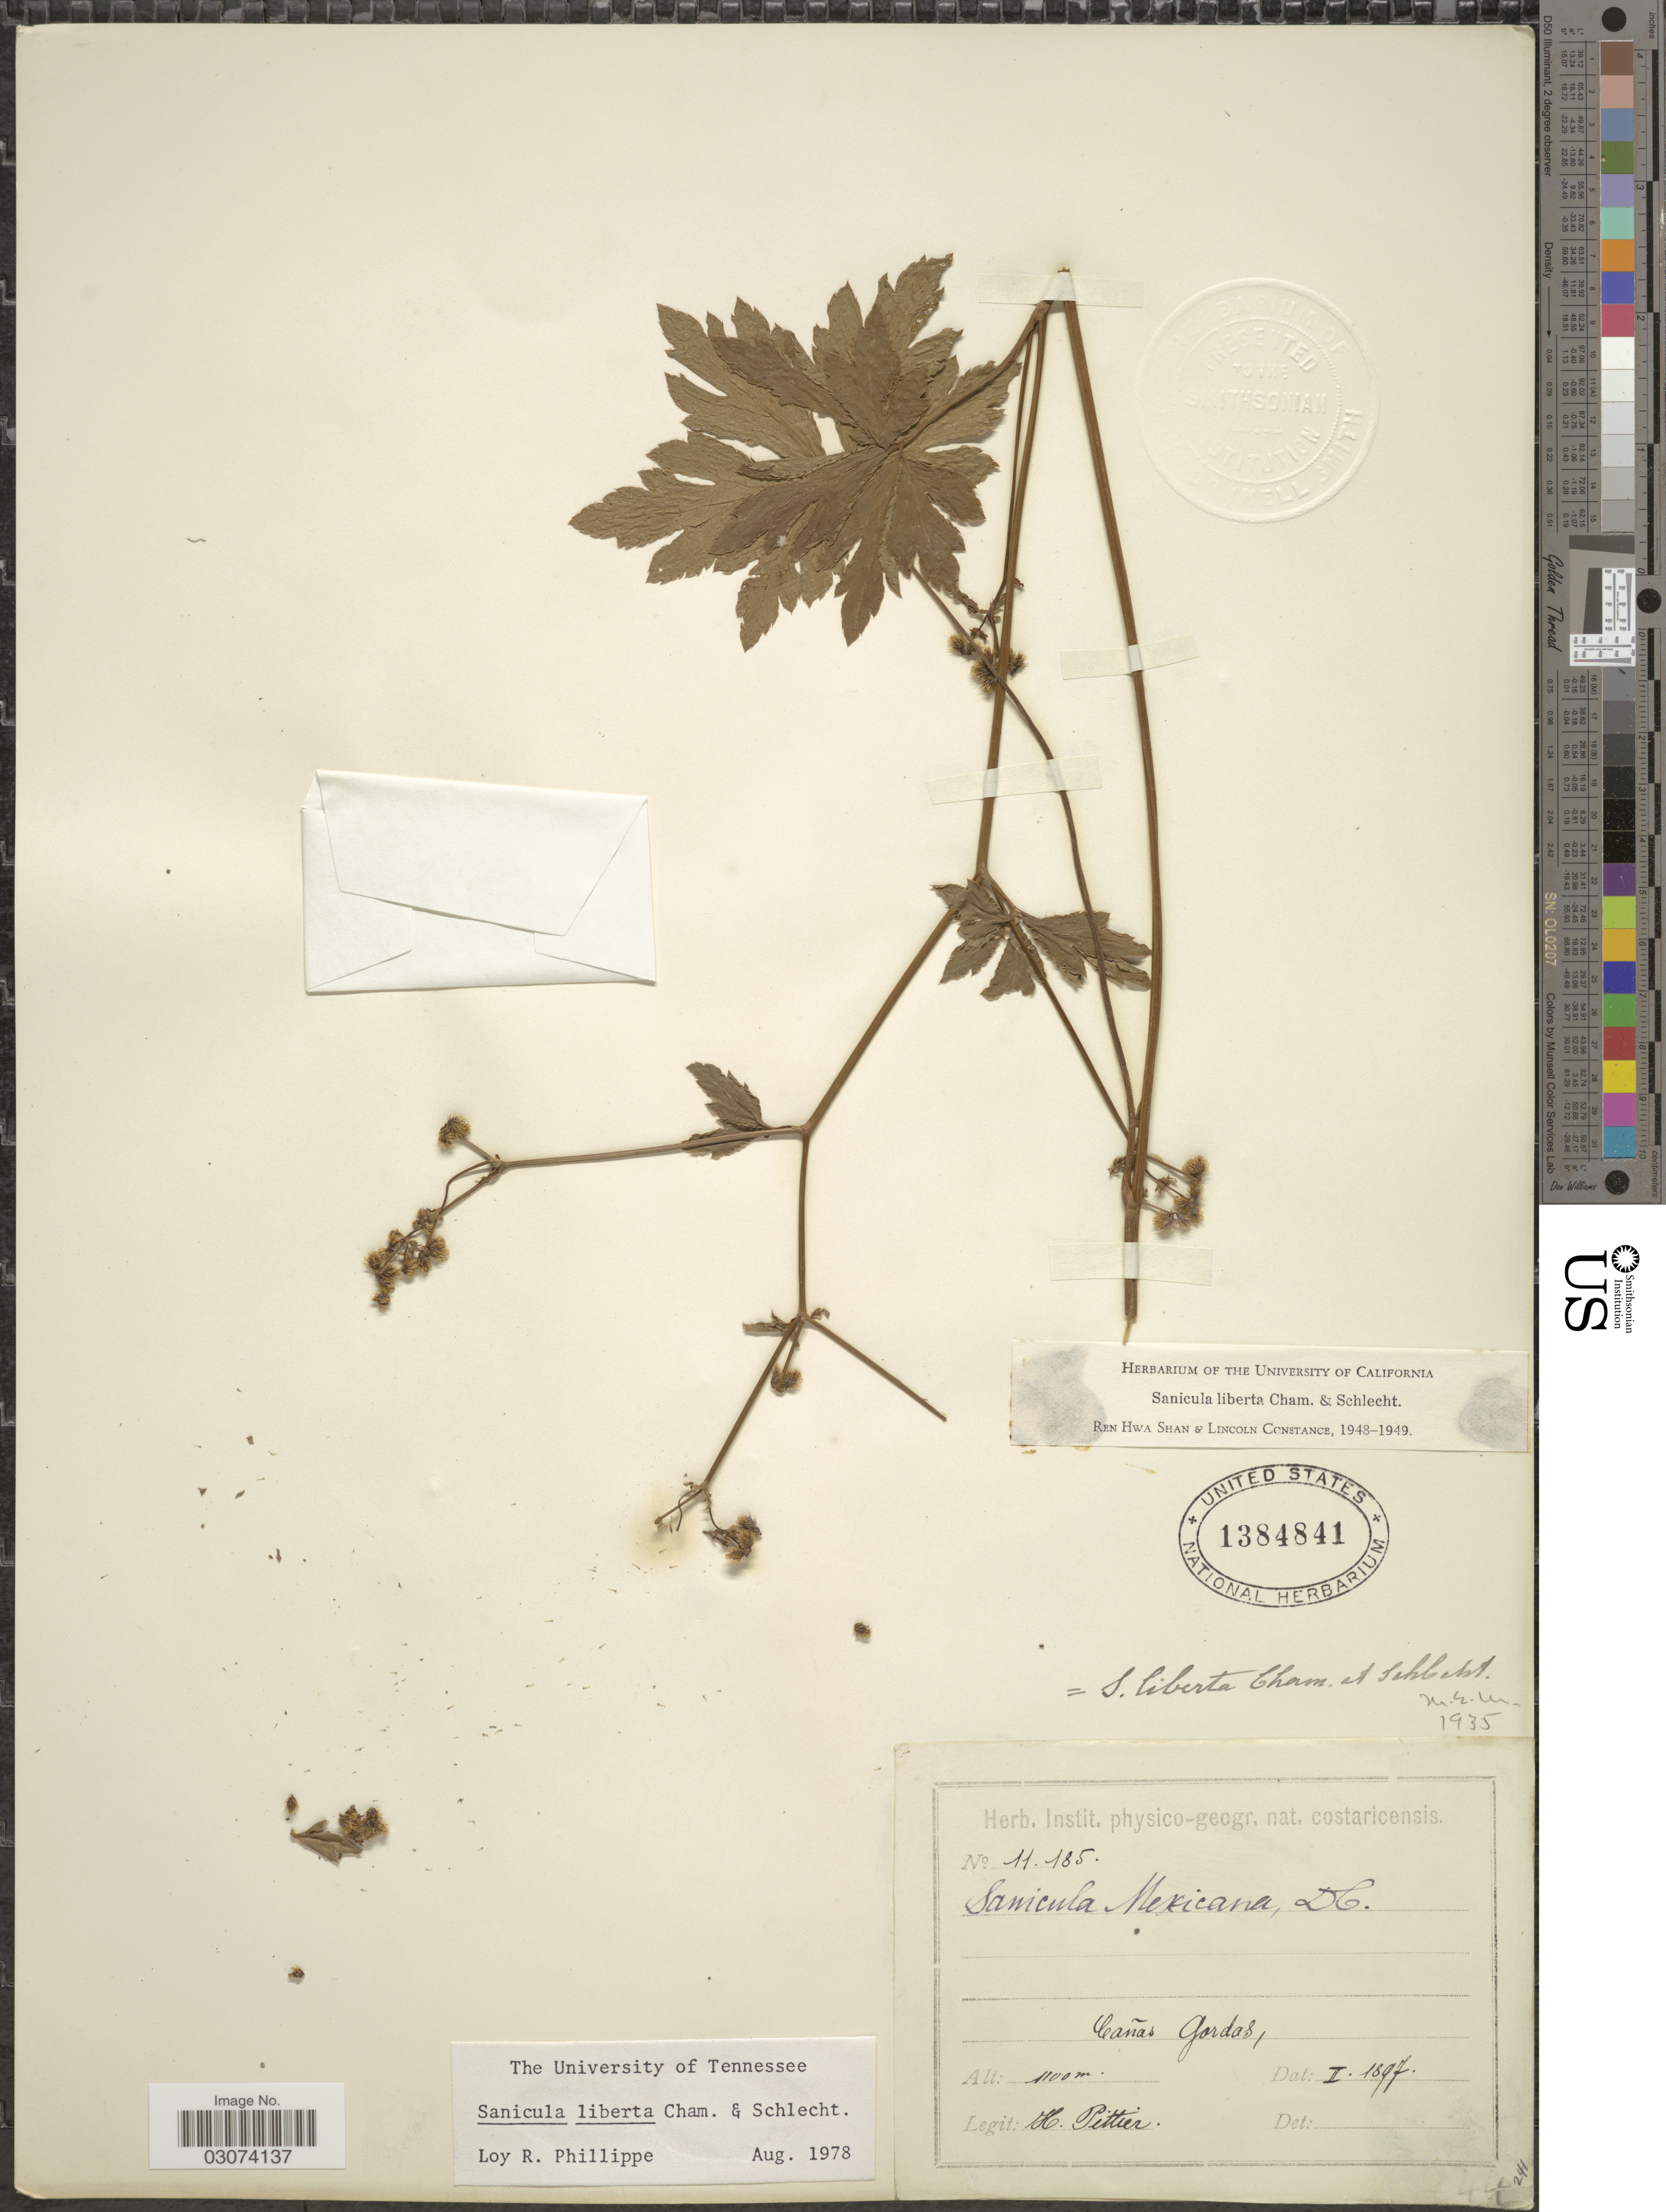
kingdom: Plantae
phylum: Tracheophyta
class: Magnoliopsida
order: Apiales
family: Apiaceae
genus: Sanicula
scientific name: Sanicula liberta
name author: Cham. & Schltdl.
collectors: H. F. Pittier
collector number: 11185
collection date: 1897-01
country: Costa Rica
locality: Cañas Gordas.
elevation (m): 1100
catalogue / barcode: US 1384841